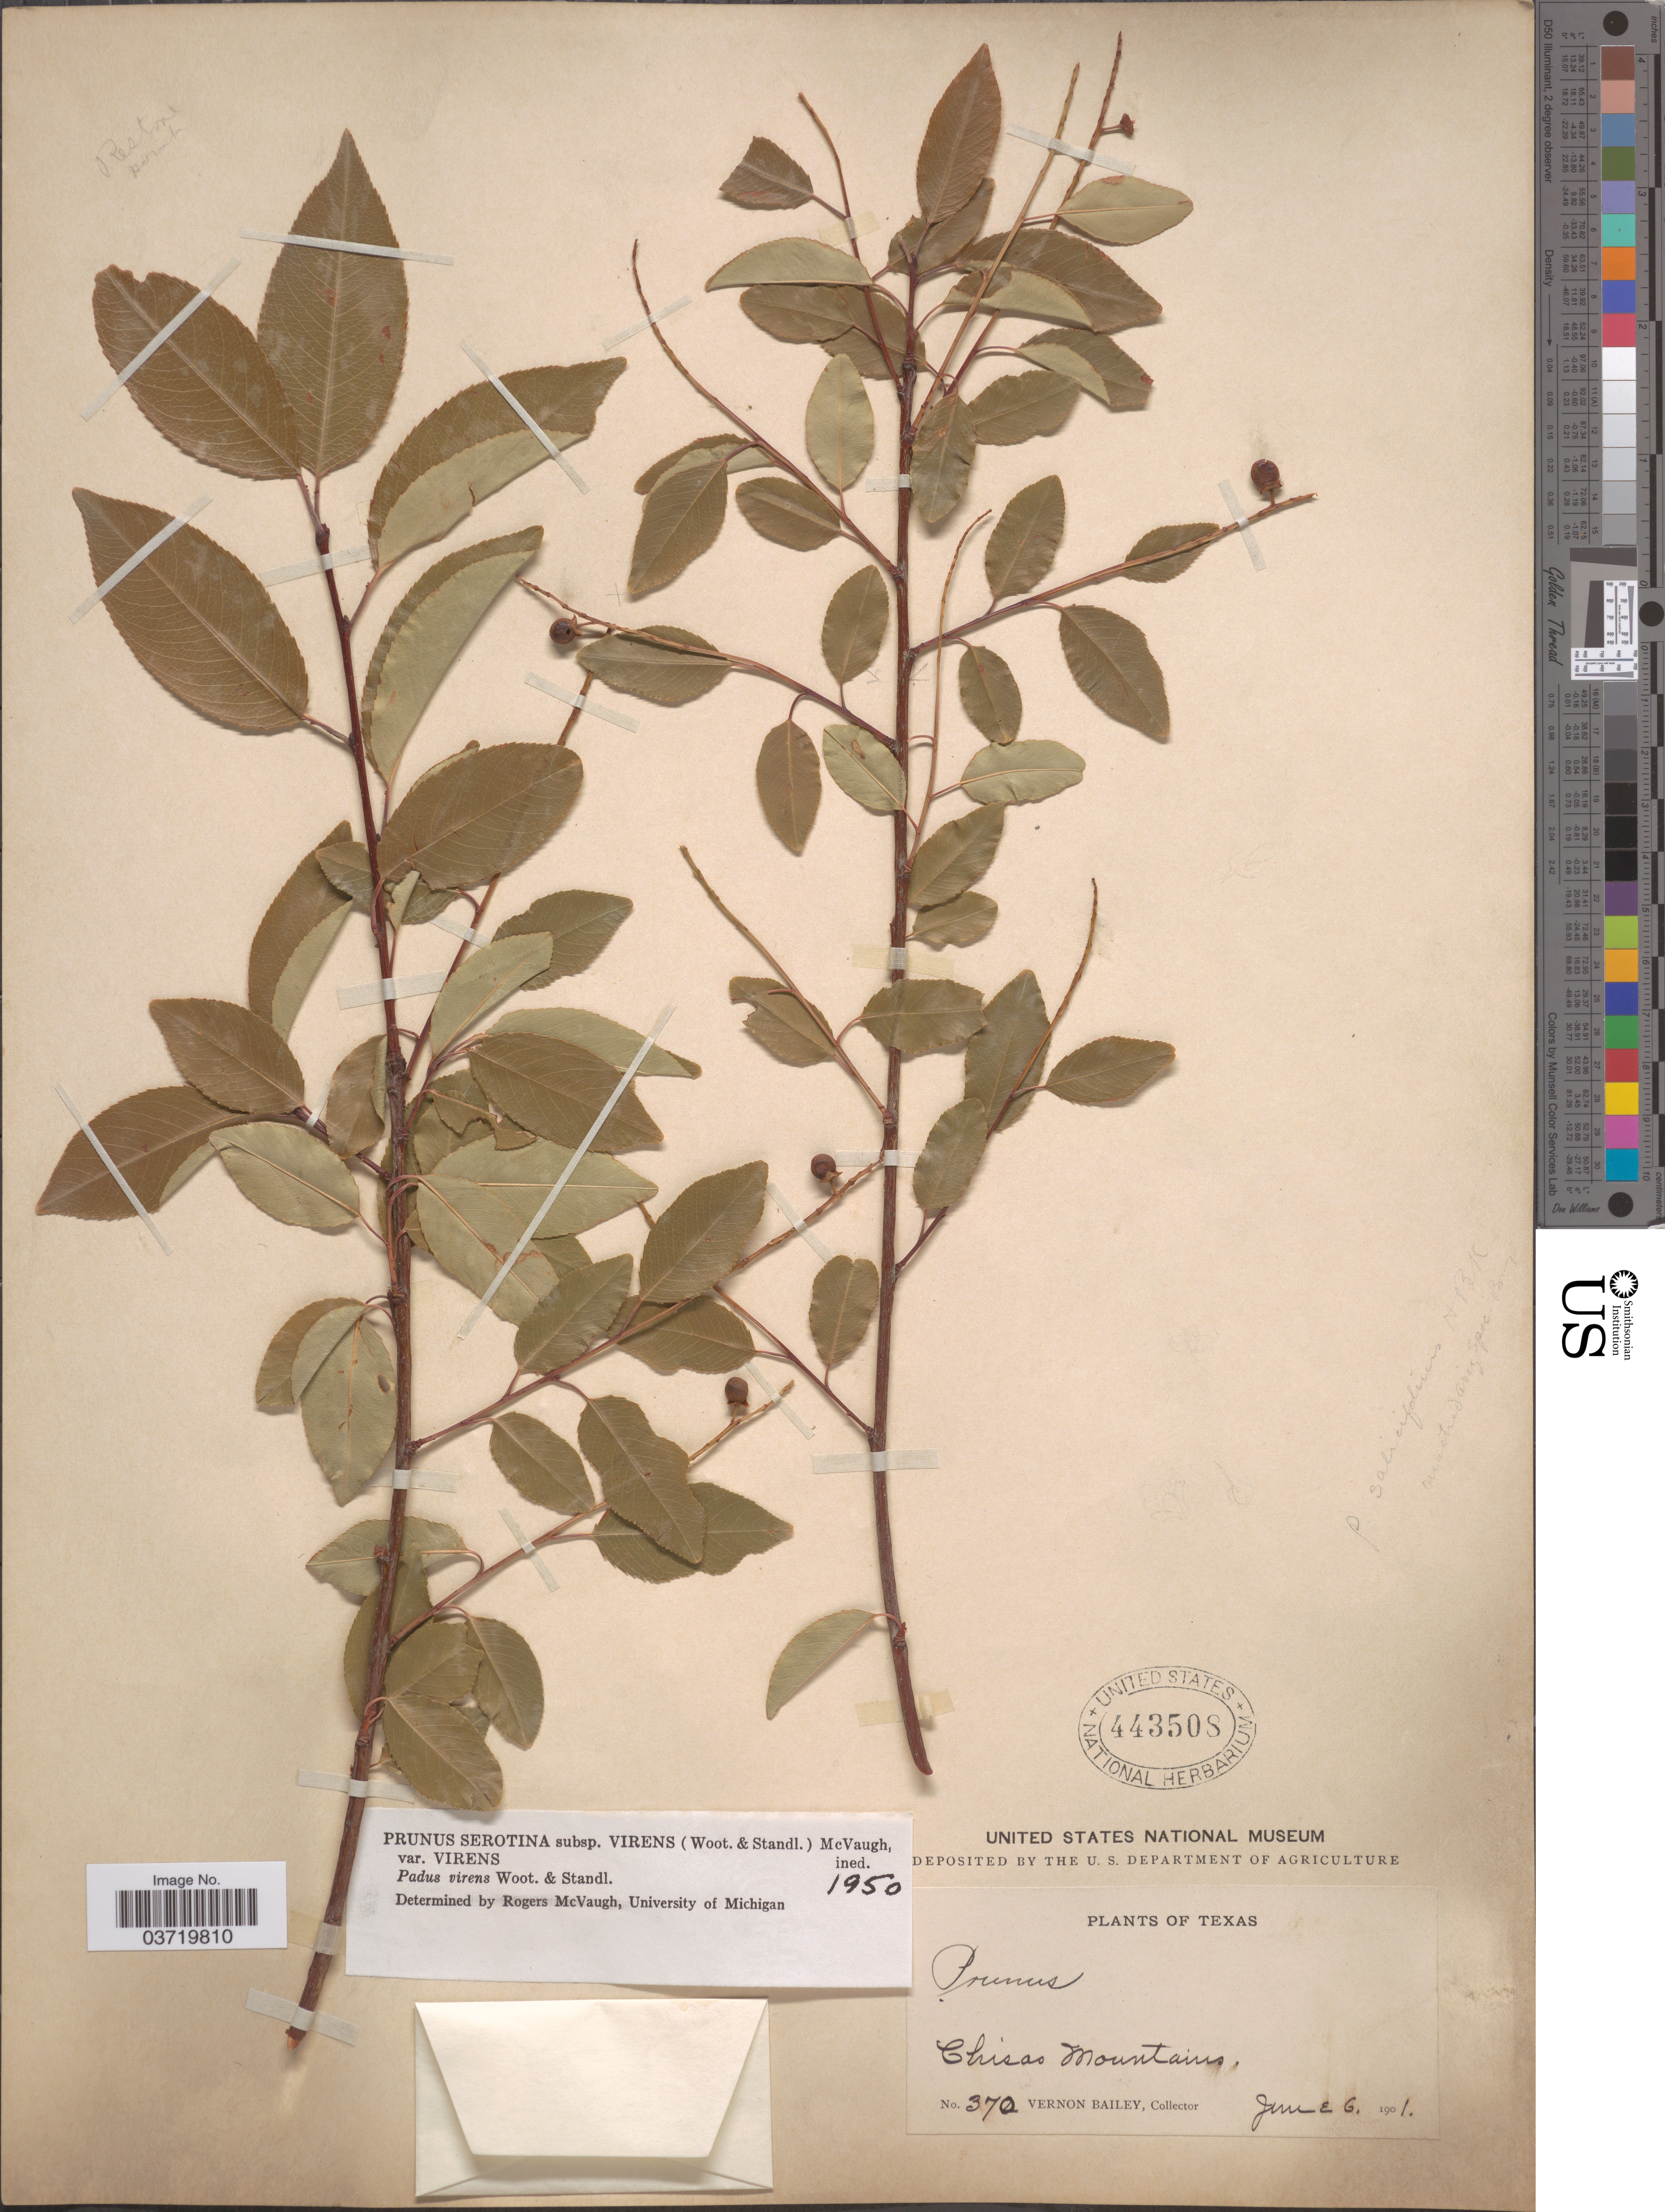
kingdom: Plantae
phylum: Tracheophyta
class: Magnoliopsida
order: Rosales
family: Rosaceae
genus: Prunus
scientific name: Prunus serotina var. rufula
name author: (Wooton & Standl.) McVaugh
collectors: V. O. Bailey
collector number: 370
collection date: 1901-06-06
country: United States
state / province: Texas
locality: Chisos Mountains.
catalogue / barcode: US 443508